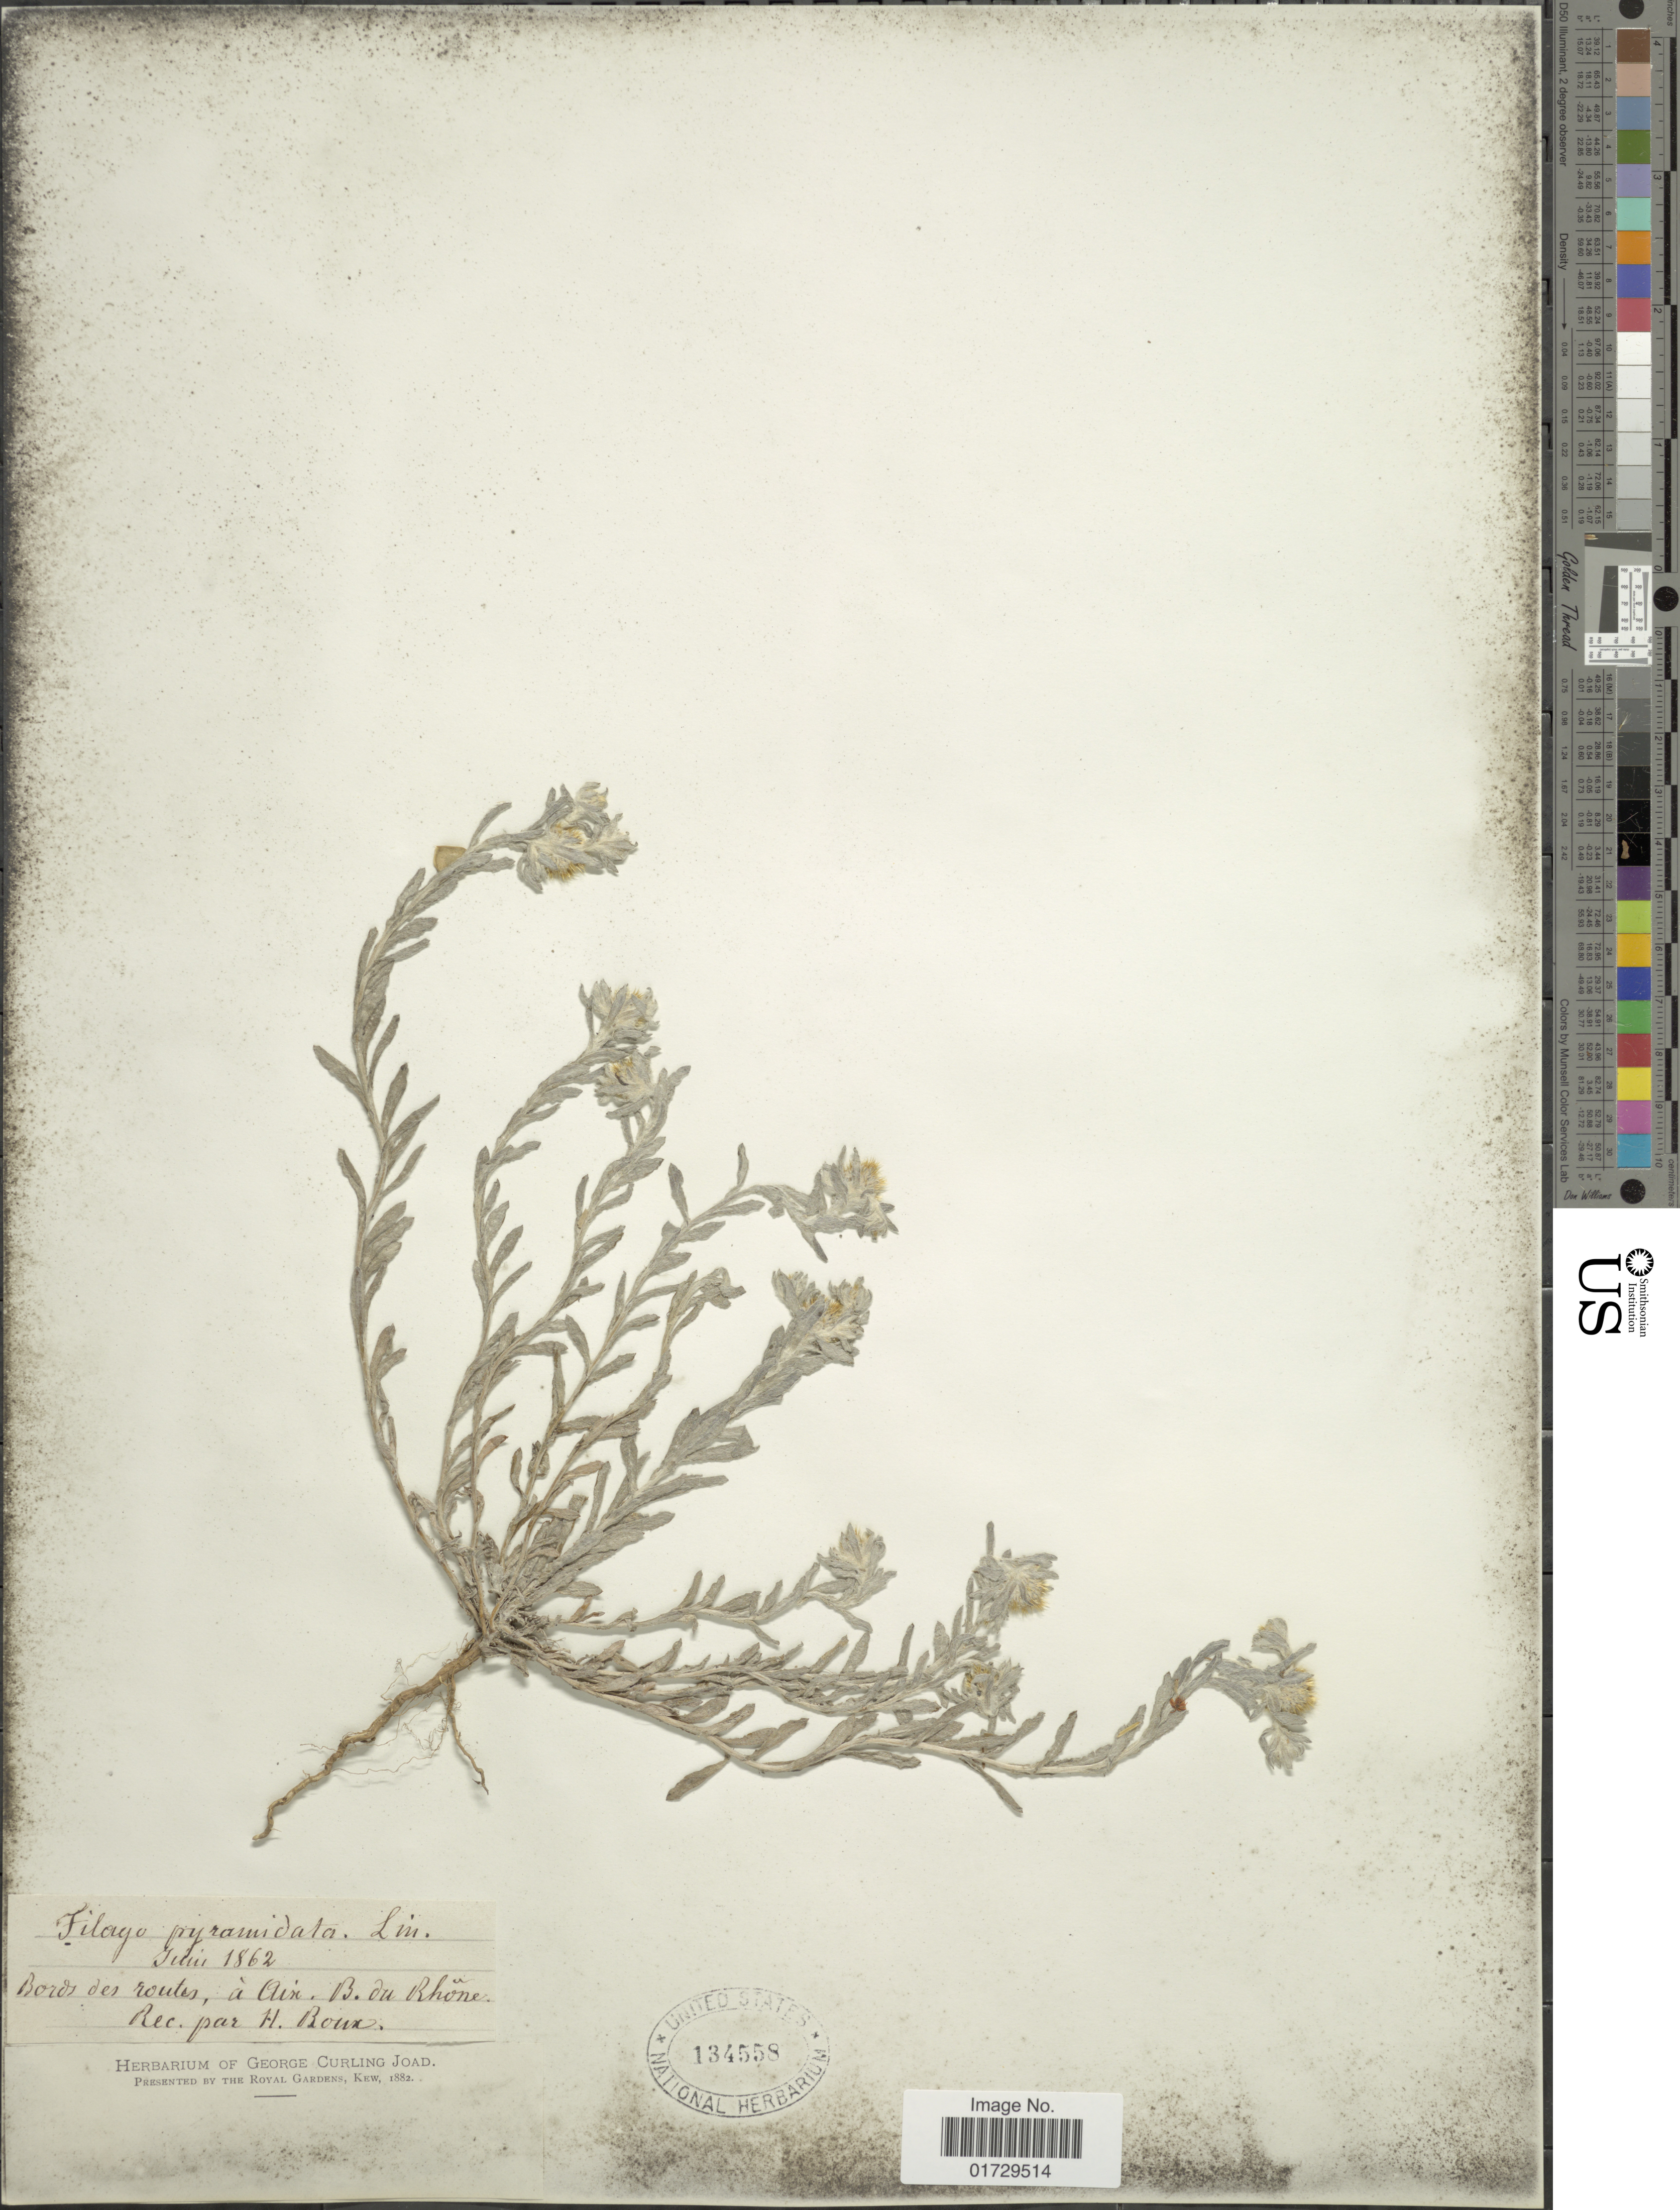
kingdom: Plantae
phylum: Tracheophyta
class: Magnoliopsida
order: Asterales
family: Asteraceae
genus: Filago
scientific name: Filago pyramidata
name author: L.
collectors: H. Boux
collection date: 1862-06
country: France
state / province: Auvergne-Rhône-Alpes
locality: Bords des routes, a Aix. B. du Rhone [interpreted]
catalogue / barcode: US 134558